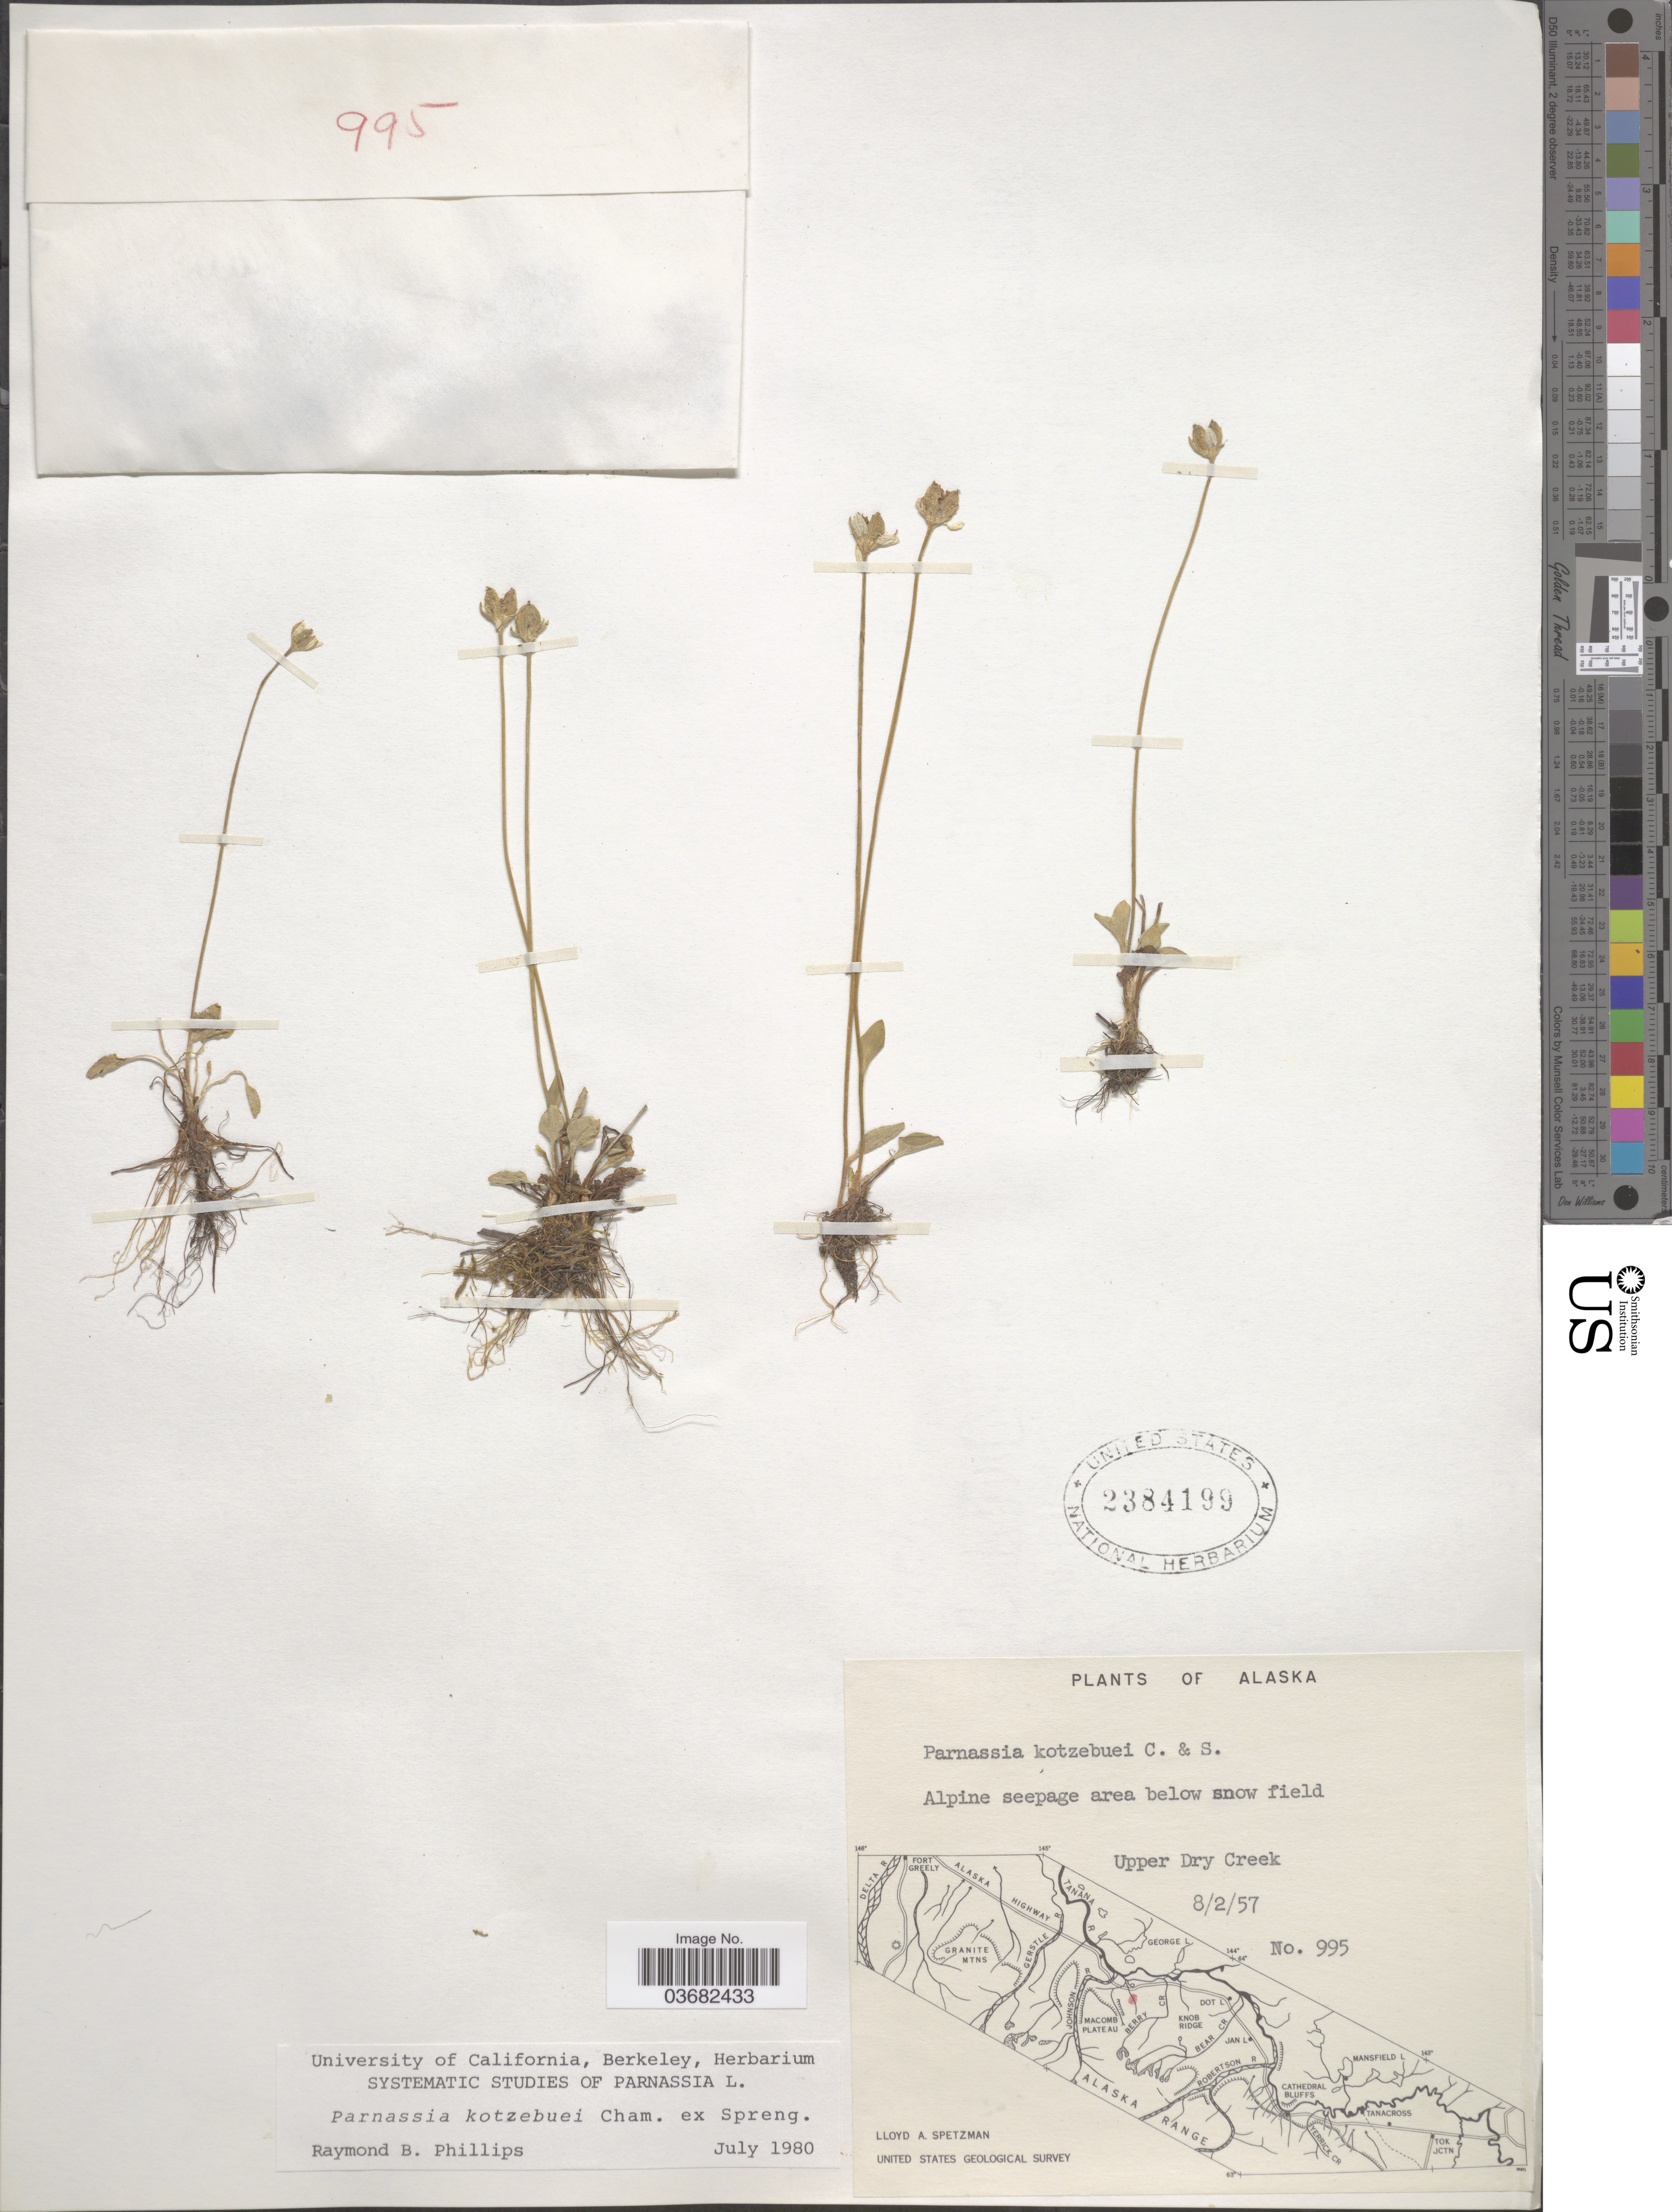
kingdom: Plantae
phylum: Tracheophyta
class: Magnoliopsida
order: Celastrales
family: Parnassiaceae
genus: Parnassia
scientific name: Parnassia kotzebuei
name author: Cham. ex Spreng.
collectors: L. Spetzman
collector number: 995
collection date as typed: Transcribed d/m/y: 2/8/57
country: United States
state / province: Alaska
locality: Alpine seepage area belowe snow field. Upper Dry Creek. United States Geological Survey.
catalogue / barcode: US 2384199